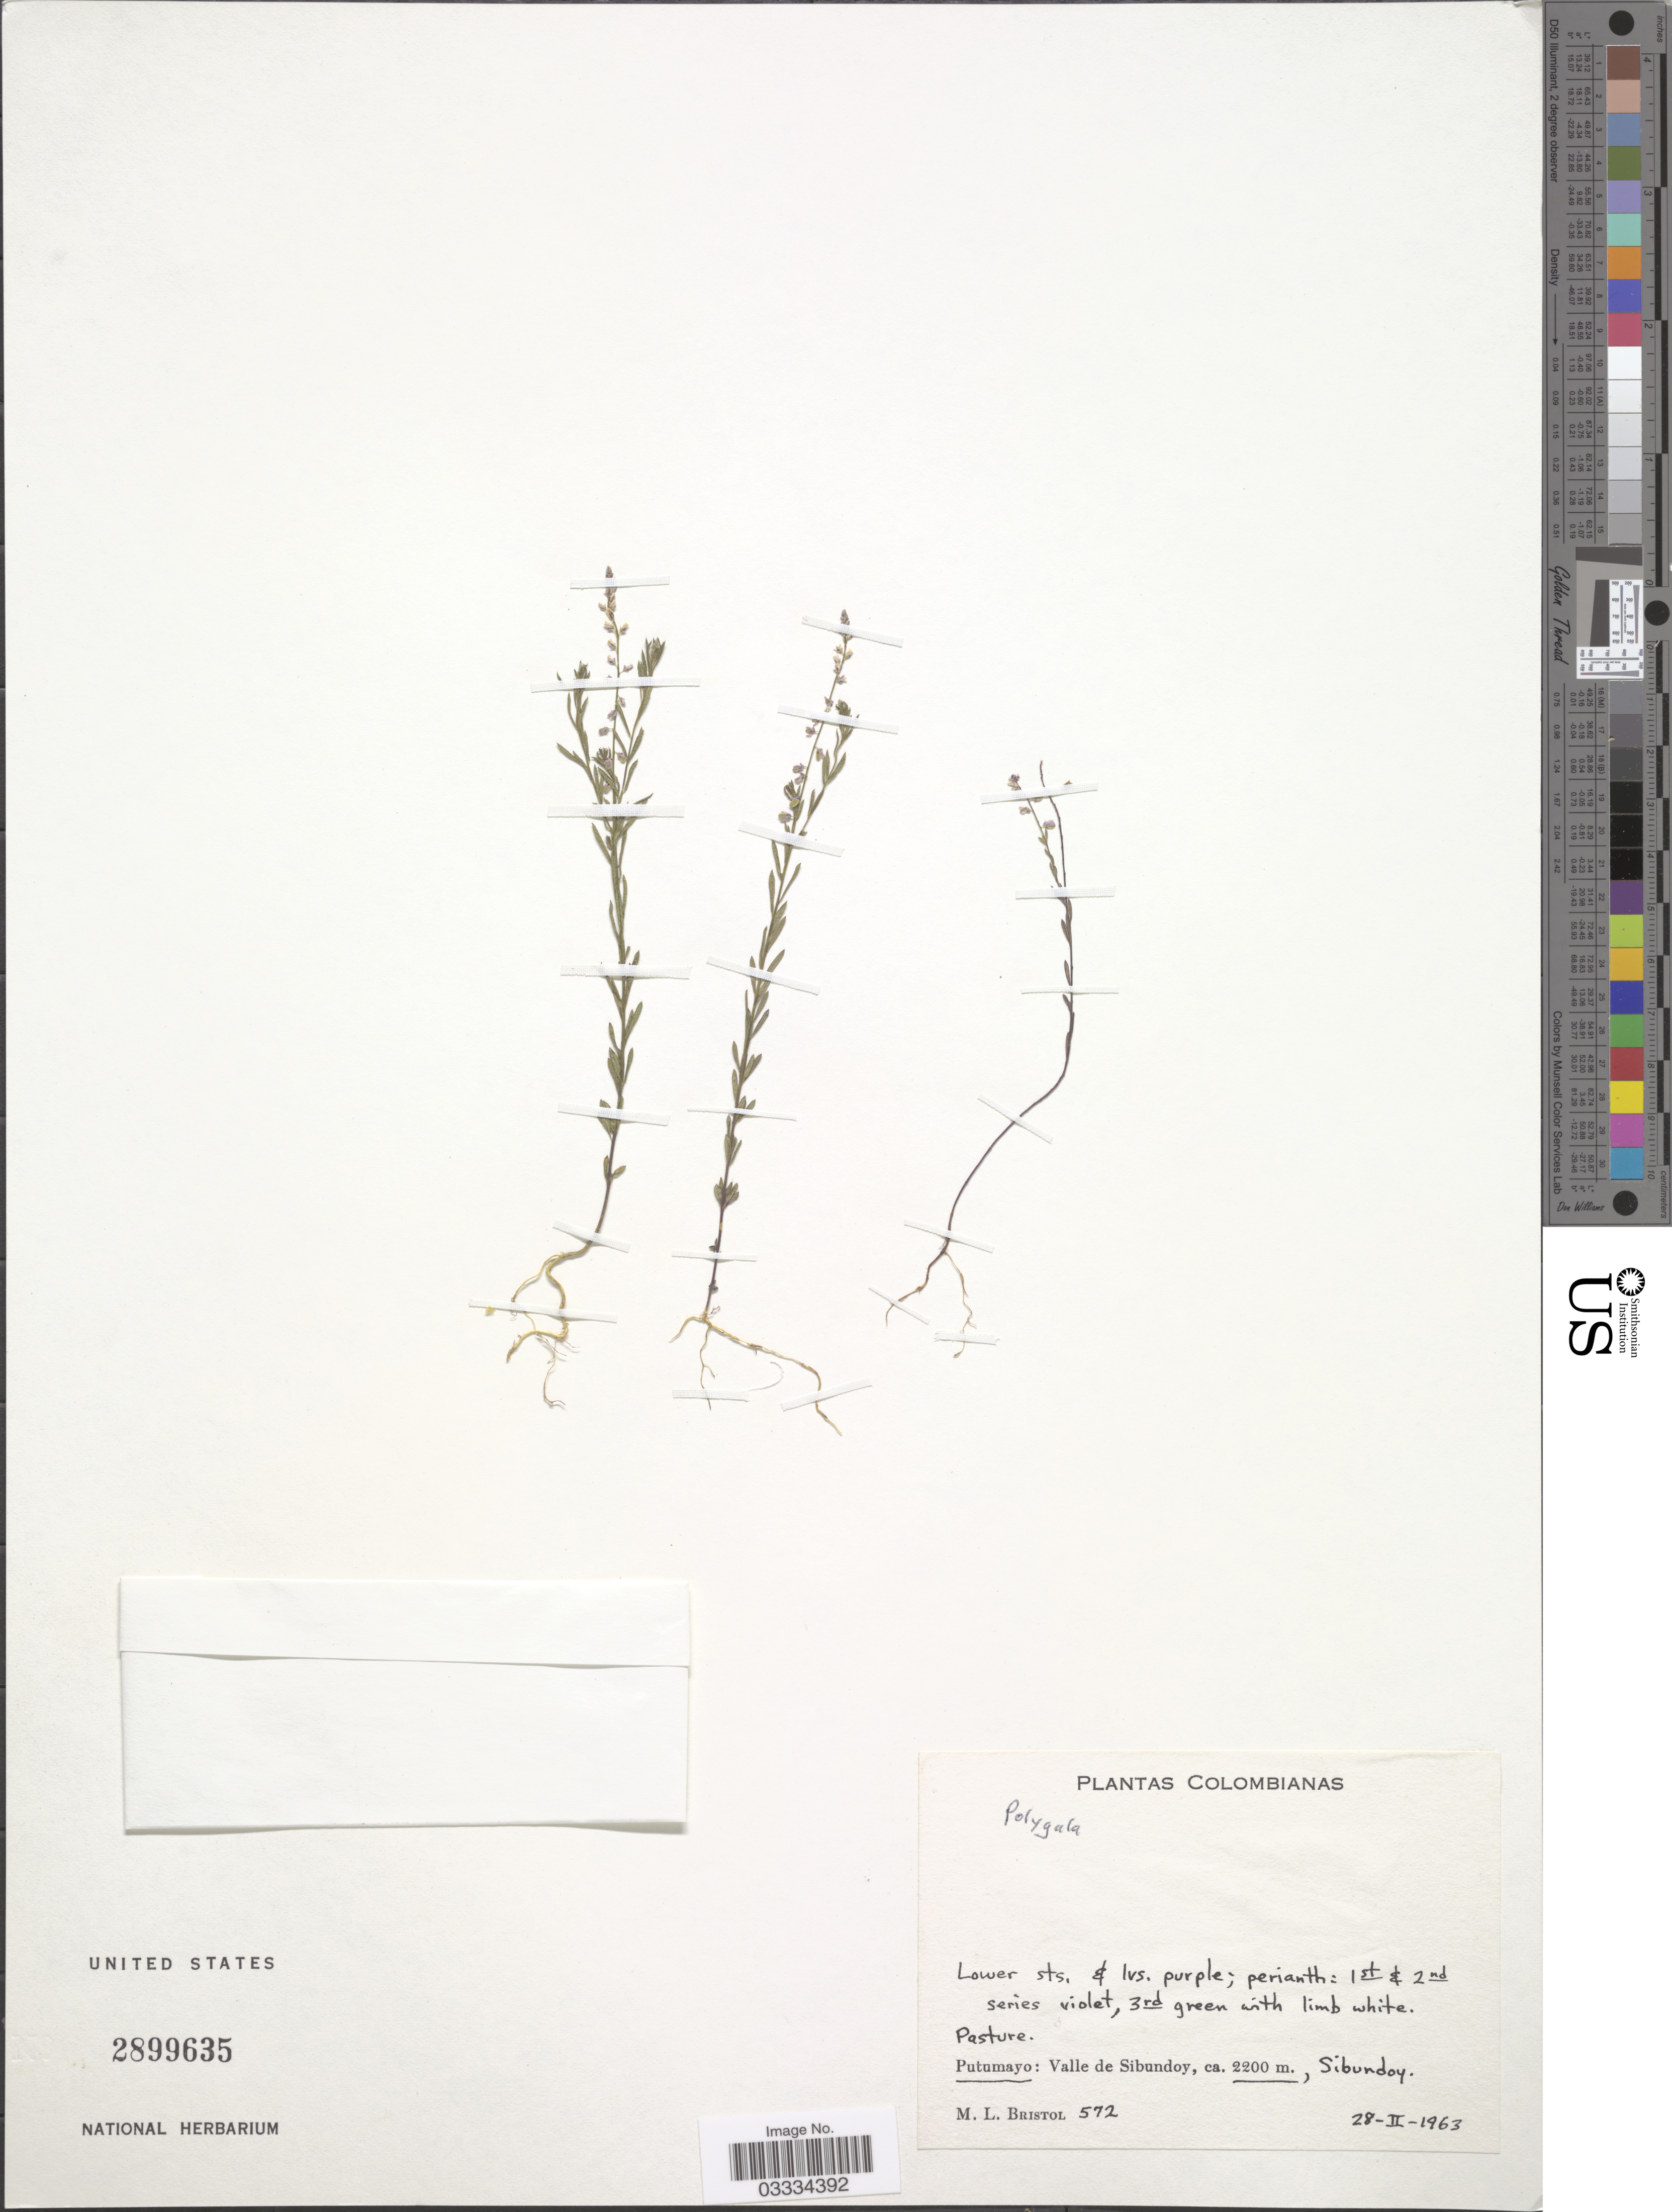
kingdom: Plantae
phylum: Tracheophyta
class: Magnoliopsida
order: Fabales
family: Polygalaceae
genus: Polygala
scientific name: Polygala sp.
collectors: M. L. Bristol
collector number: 572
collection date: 1963-02-28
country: Colombia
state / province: Putumayo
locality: Valle de Sibundoy, Sibundoy.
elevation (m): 2200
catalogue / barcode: US 2899635